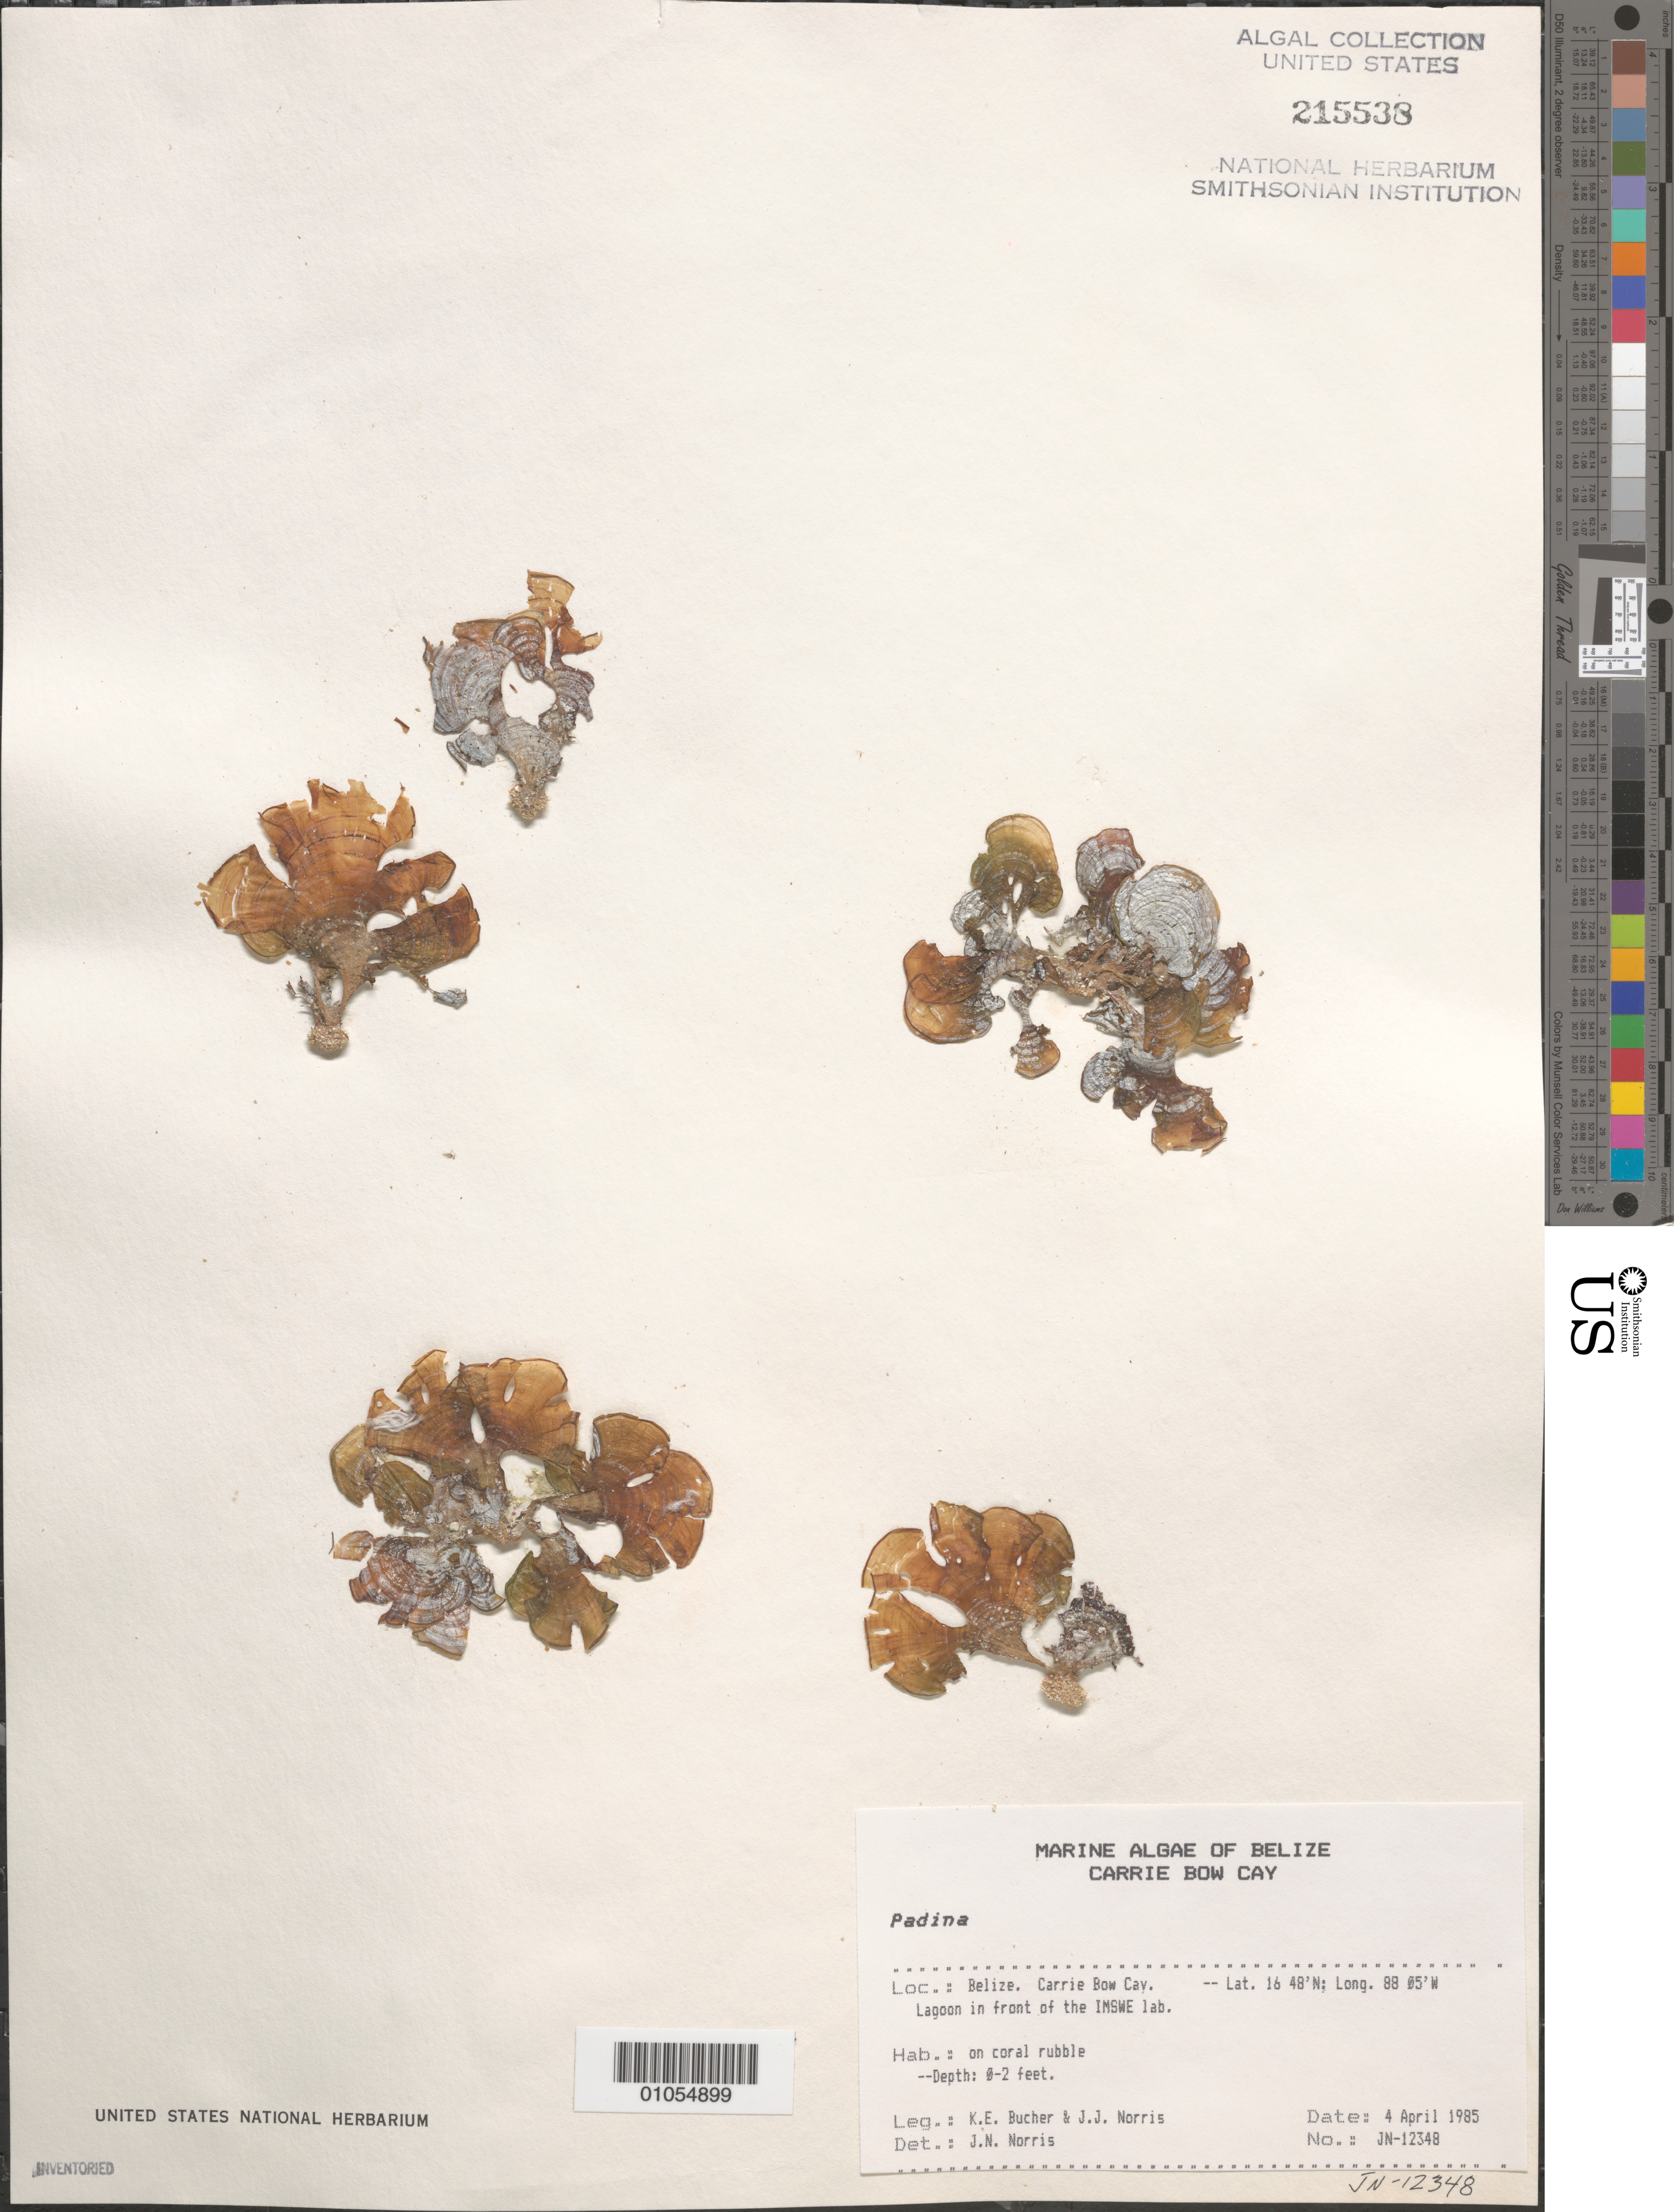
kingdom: Chromista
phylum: Ochrophyta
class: Phaeophyceae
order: Dictyotales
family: Dictyotaceae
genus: Padina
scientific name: Padina sp.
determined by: Norris, James N.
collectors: K. E. Bucher & J. A. Norris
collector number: JN-12348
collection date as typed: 04 Apr 1985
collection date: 1985-04-04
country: Belize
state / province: Stann Creek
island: Carrie Bow Cay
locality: Lagoon in front of the IMSWE laboratory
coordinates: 16 48'N, 88 05'W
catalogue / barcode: US 215538